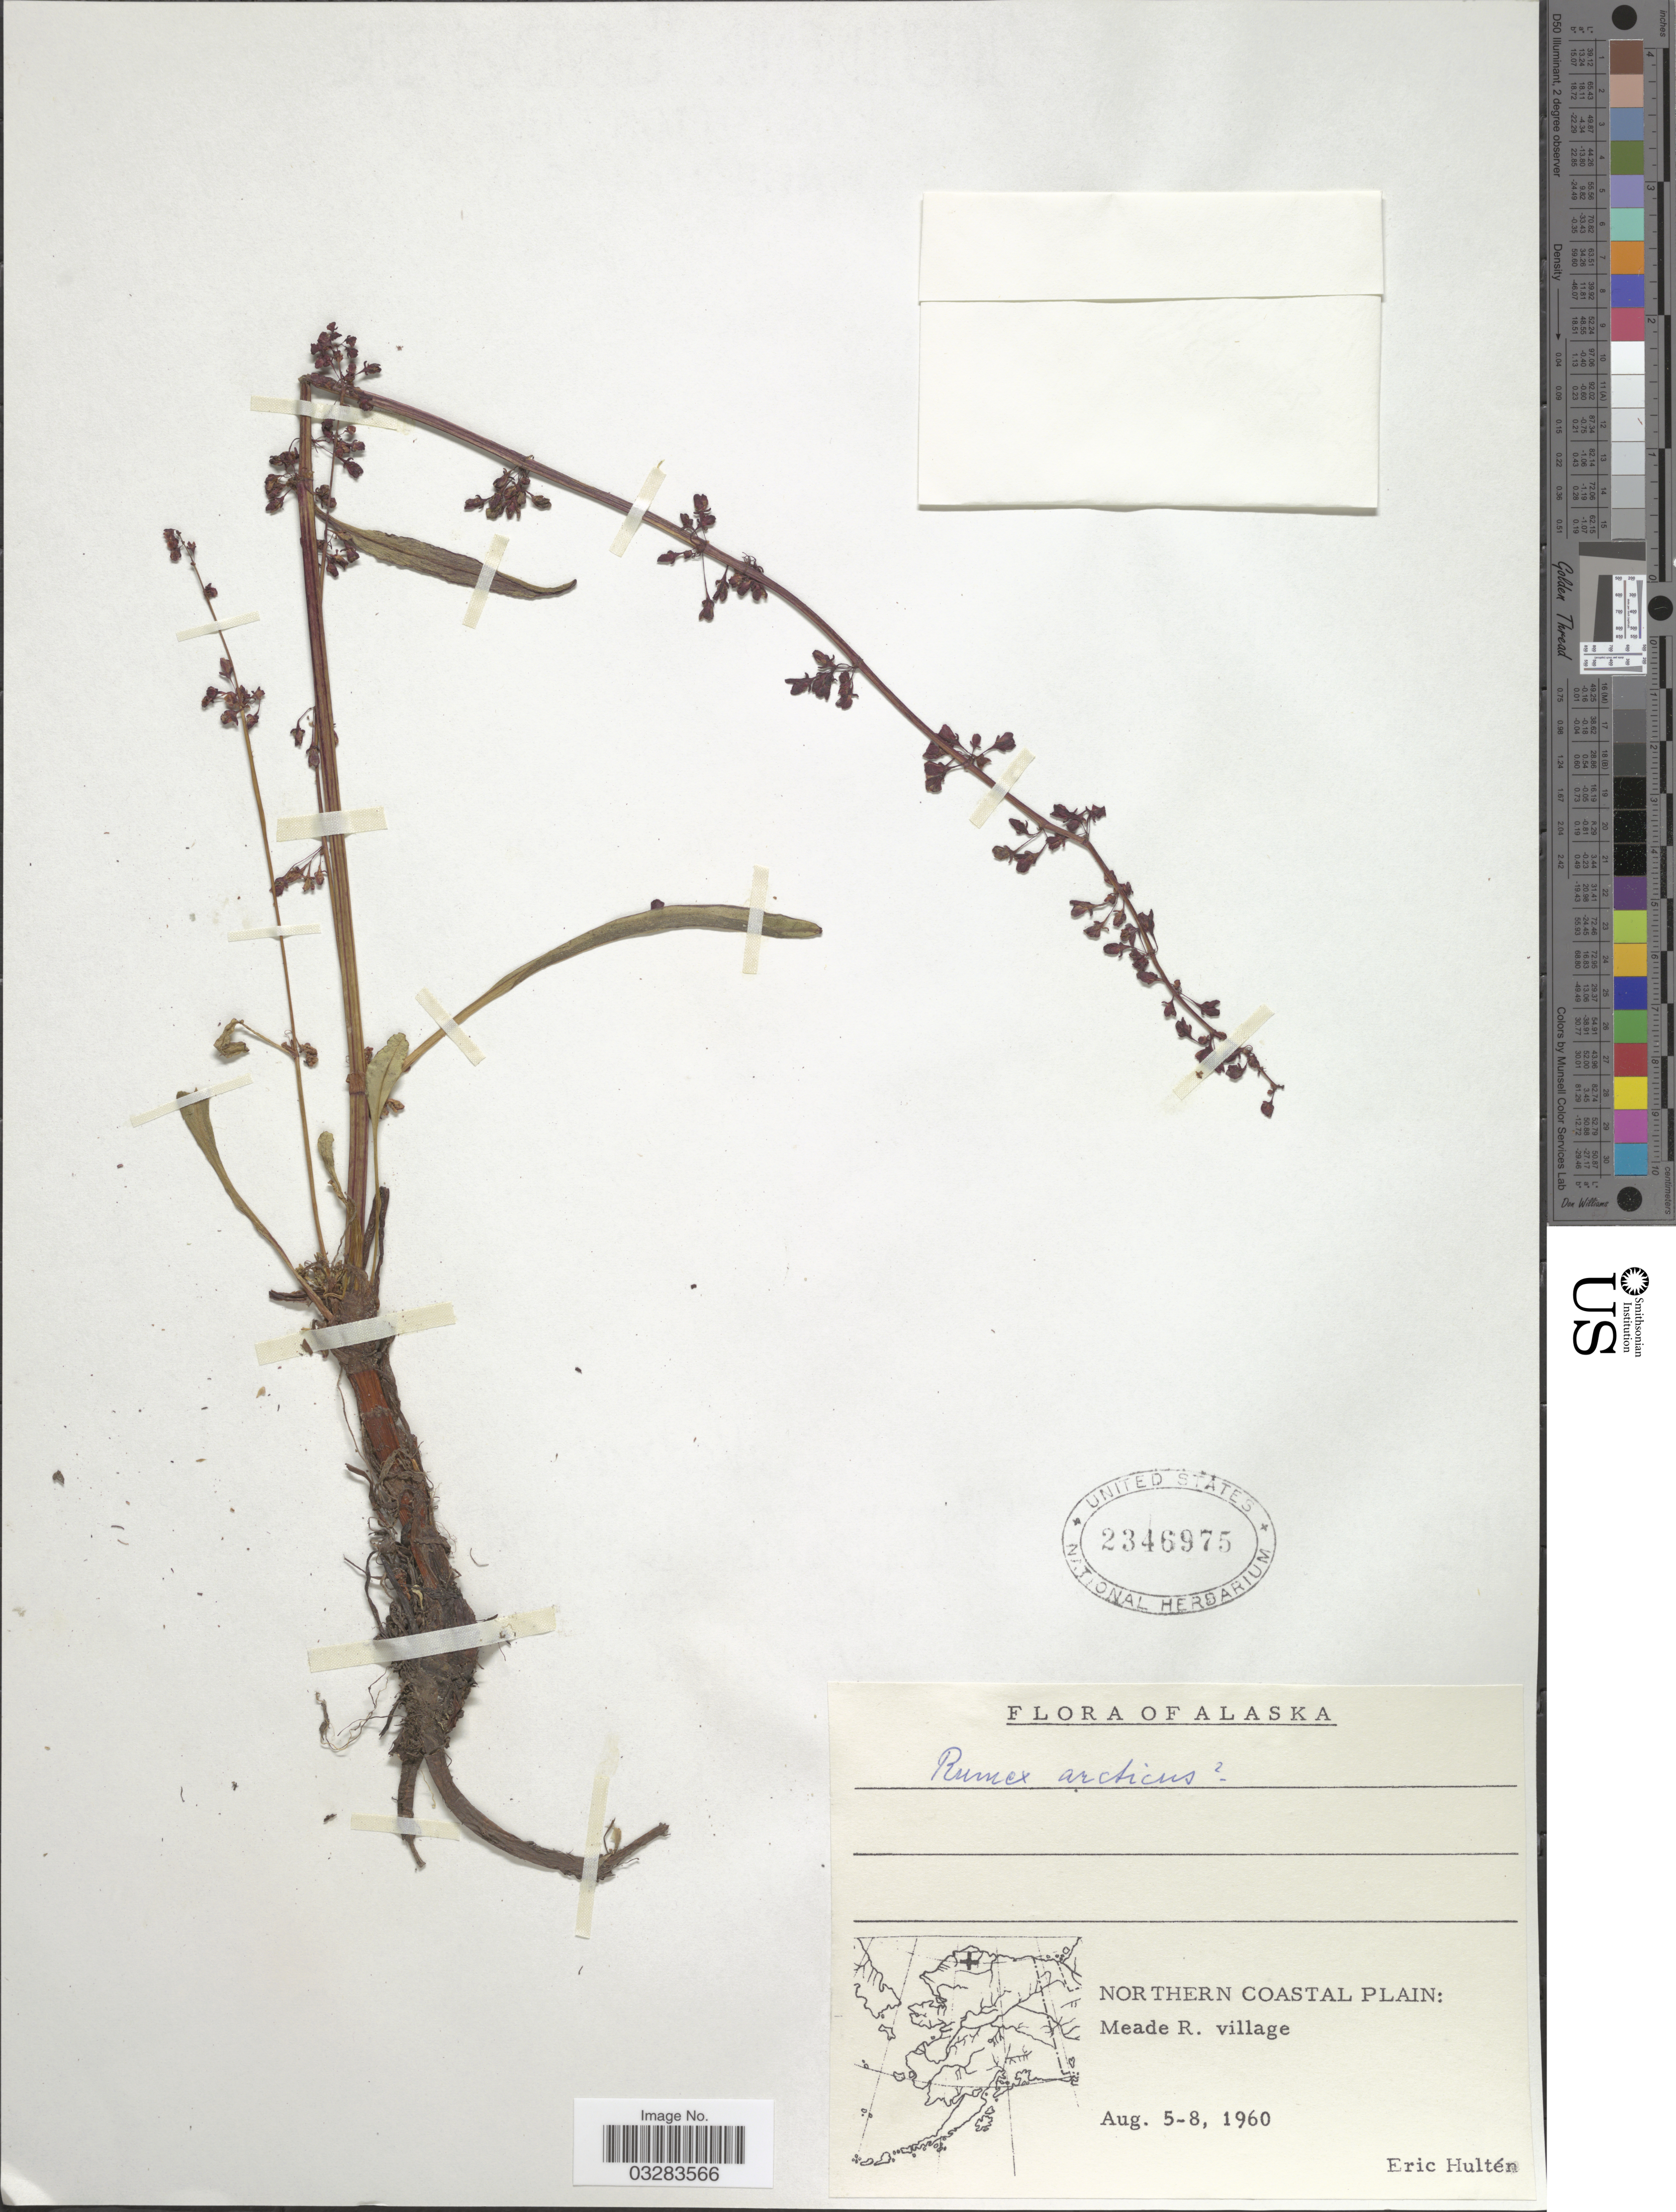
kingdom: Plantae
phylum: Tracheophyta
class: Magnoliopsida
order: Caryophyllales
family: Polygonaceae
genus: Rumex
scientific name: Rumex arcticus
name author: Trautv.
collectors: E. G. Hultén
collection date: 1960-08-05/1960-08-08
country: United States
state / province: Alaska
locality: Northern Coastal Plain: Meade R. village.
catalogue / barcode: US 2346975